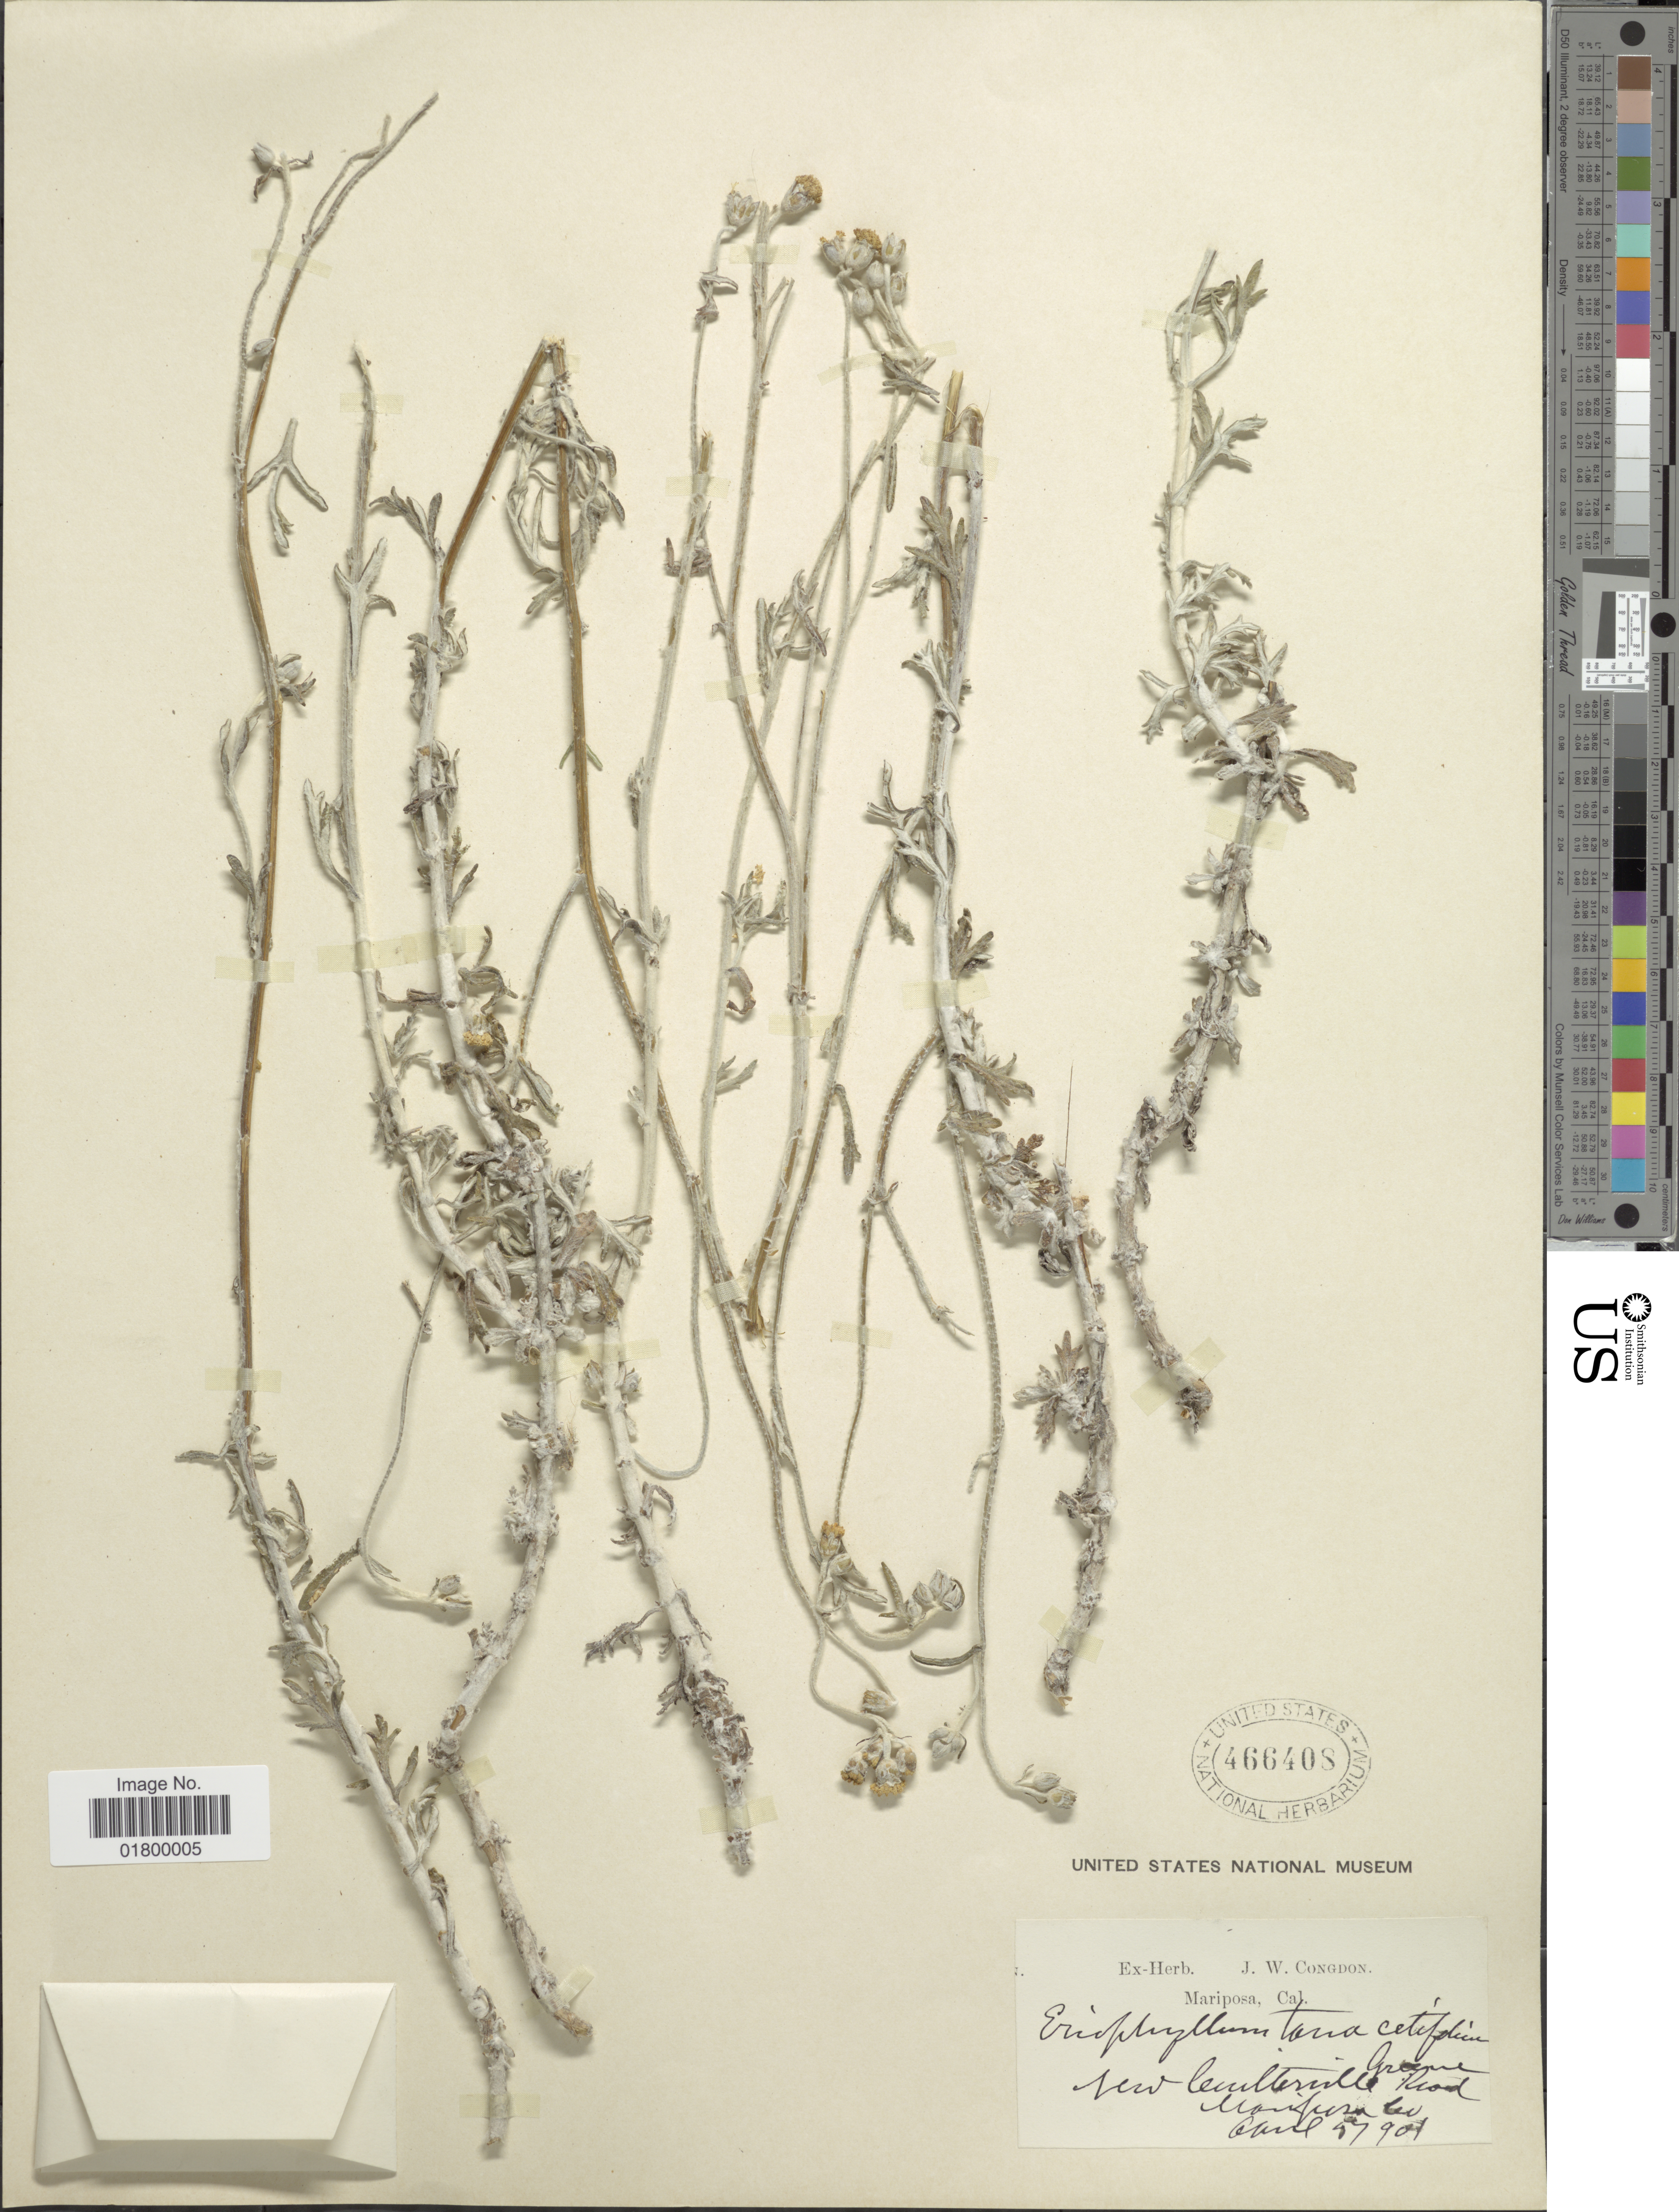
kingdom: Plantae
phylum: Tracheophyta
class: Magnoliopsida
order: Asterales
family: Asteraceae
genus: Eriophyllum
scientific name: Eriophyllum confertiflorum var. tanacetifolium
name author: (Greene) Jeps.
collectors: ex herb. J. W. Congdon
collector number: s.n,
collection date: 1901-08-07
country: United States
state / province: California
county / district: Mariposa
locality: Mariposa, Cal., New Culterville Road, Mariposa Co.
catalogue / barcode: US 466408